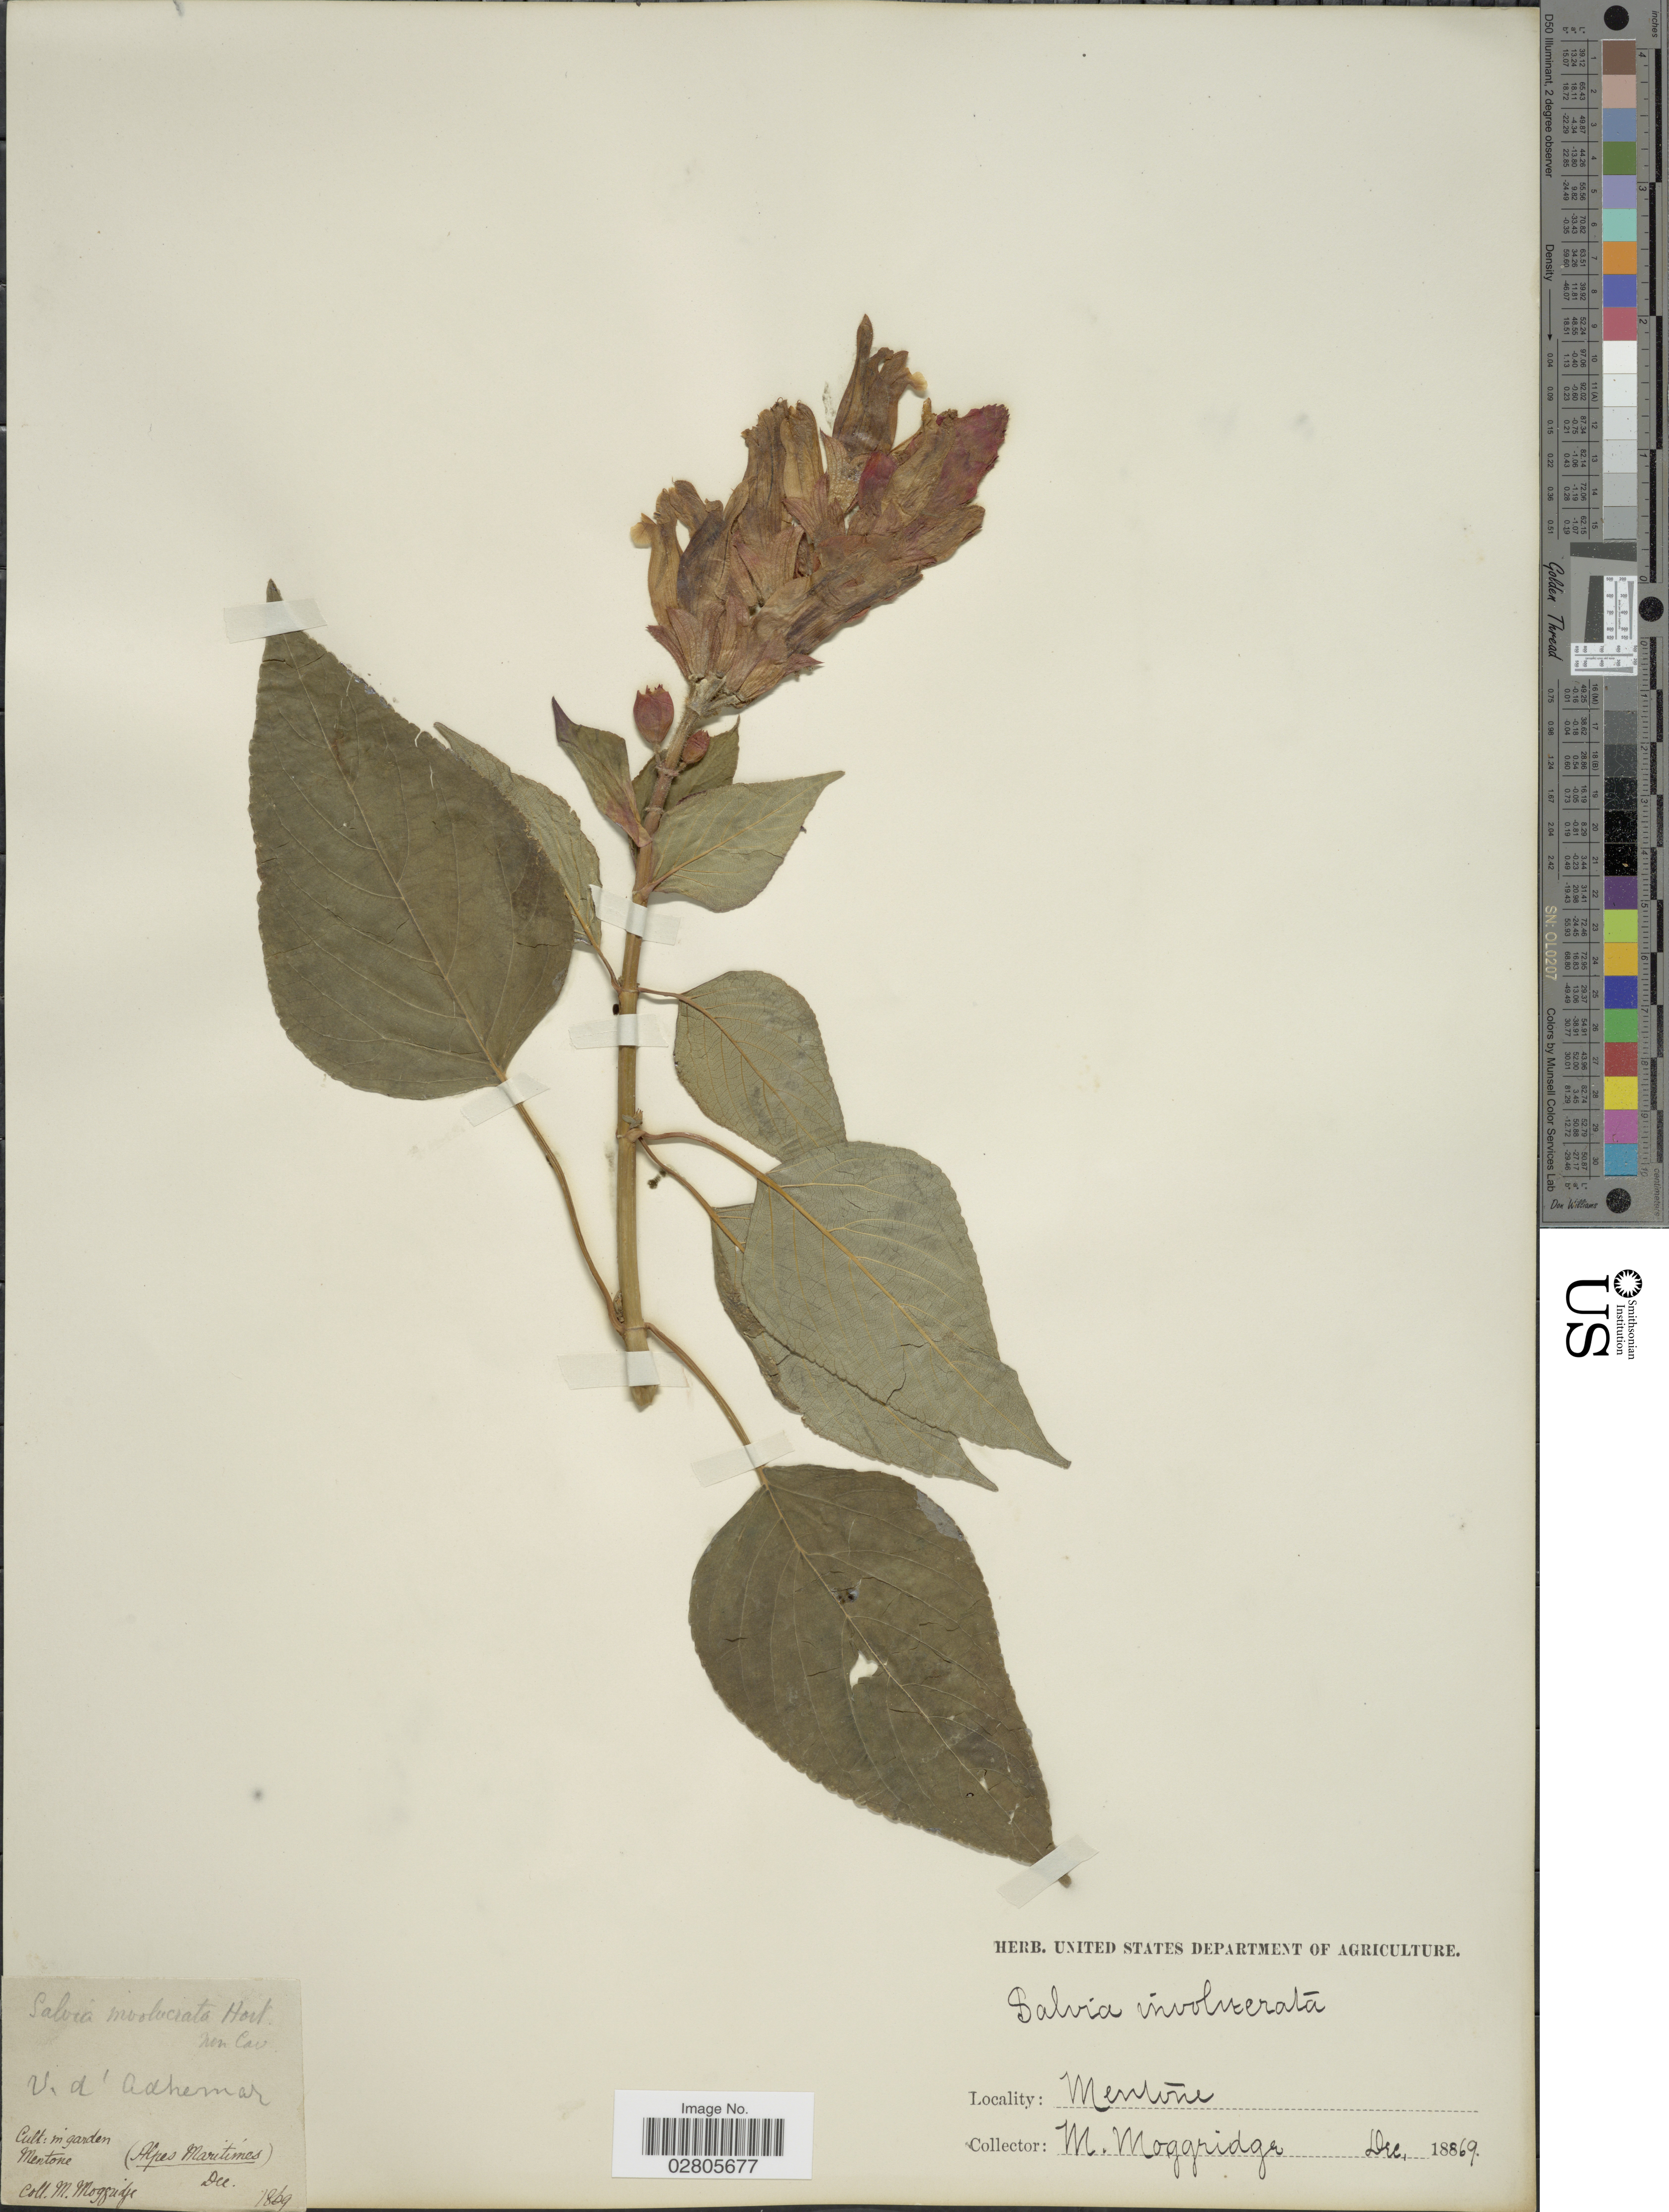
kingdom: Plantae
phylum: Tracheophyta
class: Magnoliopsida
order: Lamiales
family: Lamiaceae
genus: Salvia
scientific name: Salvia involucrata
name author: Cav.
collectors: M. Moggridge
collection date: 1869-12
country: France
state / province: Provence-Alpes-Côte d'Azur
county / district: Alpes-Maritimes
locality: Cult: in garden Mentone (Alpes Maritímes).